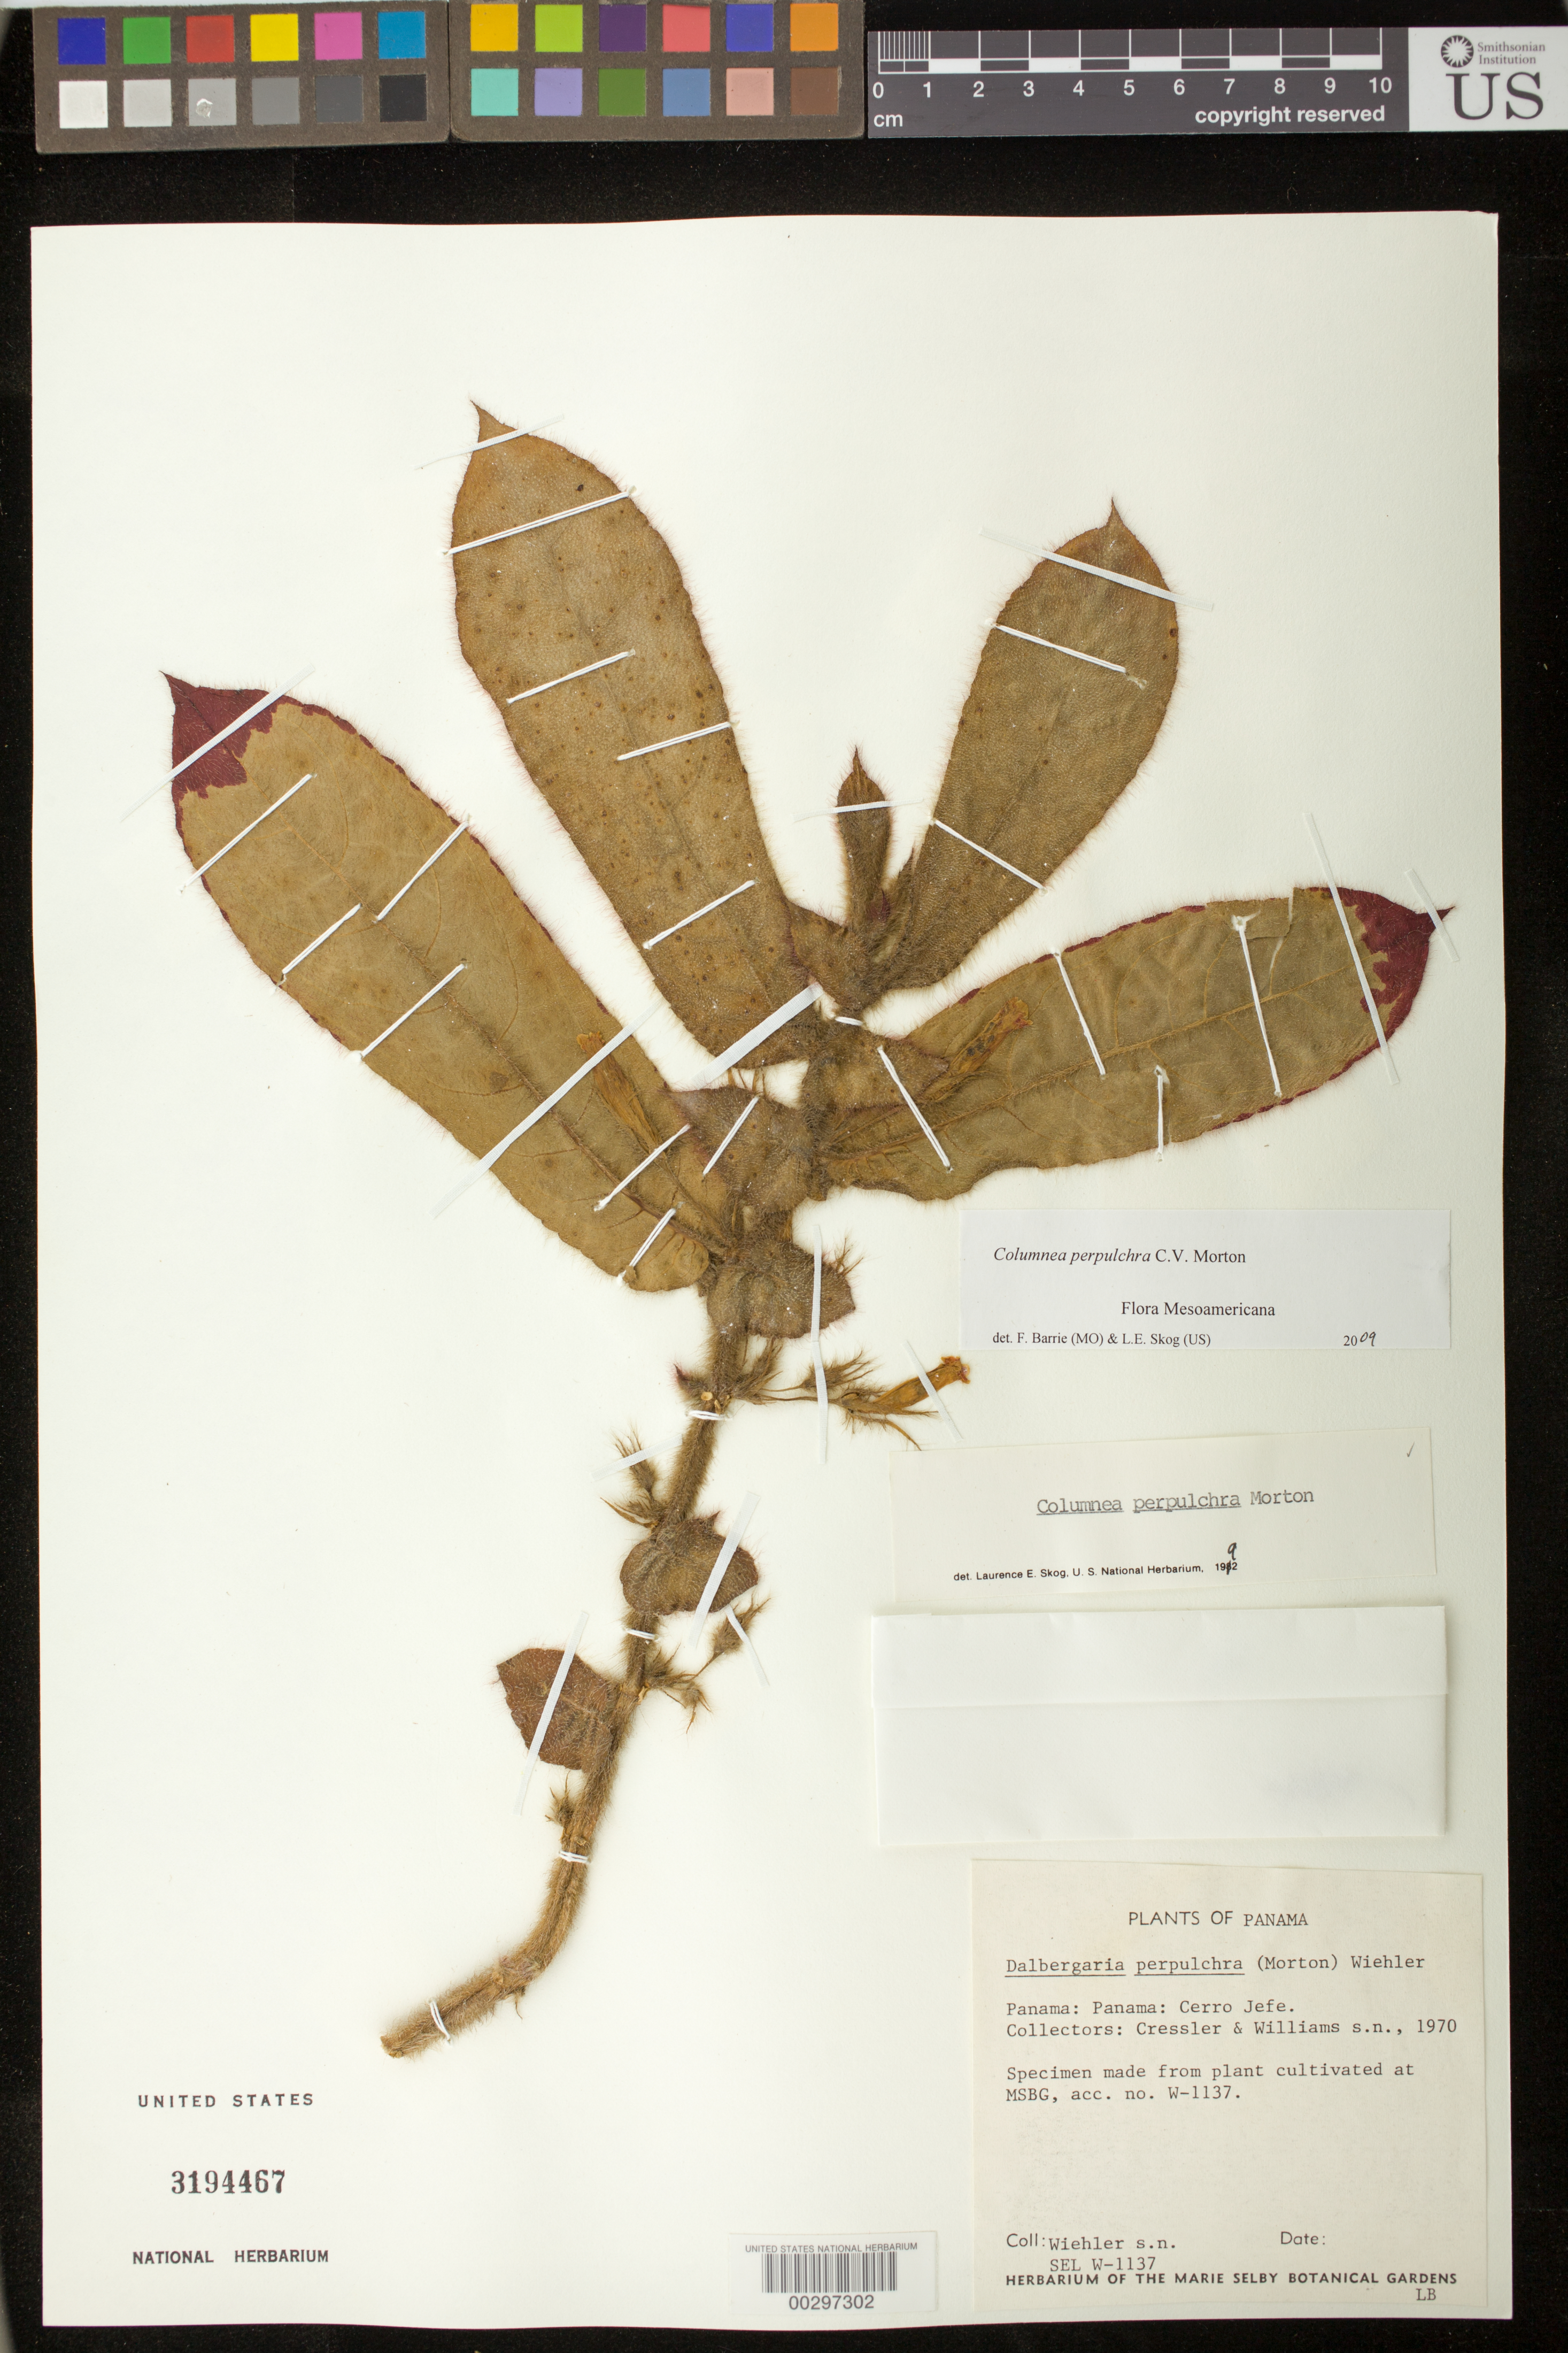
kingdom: Plantae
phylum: Tracheophyta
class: Magnoliopsida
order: Lamiales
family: Gesneriaceae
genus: Columnea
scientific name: Columnea perpulchra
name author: C.V. Morton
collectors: H. J. Wiehler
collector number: s.n. [W-1137]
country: United States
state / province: Florida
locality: Marie Selby Botanical Gardens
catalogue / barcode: US 3194467